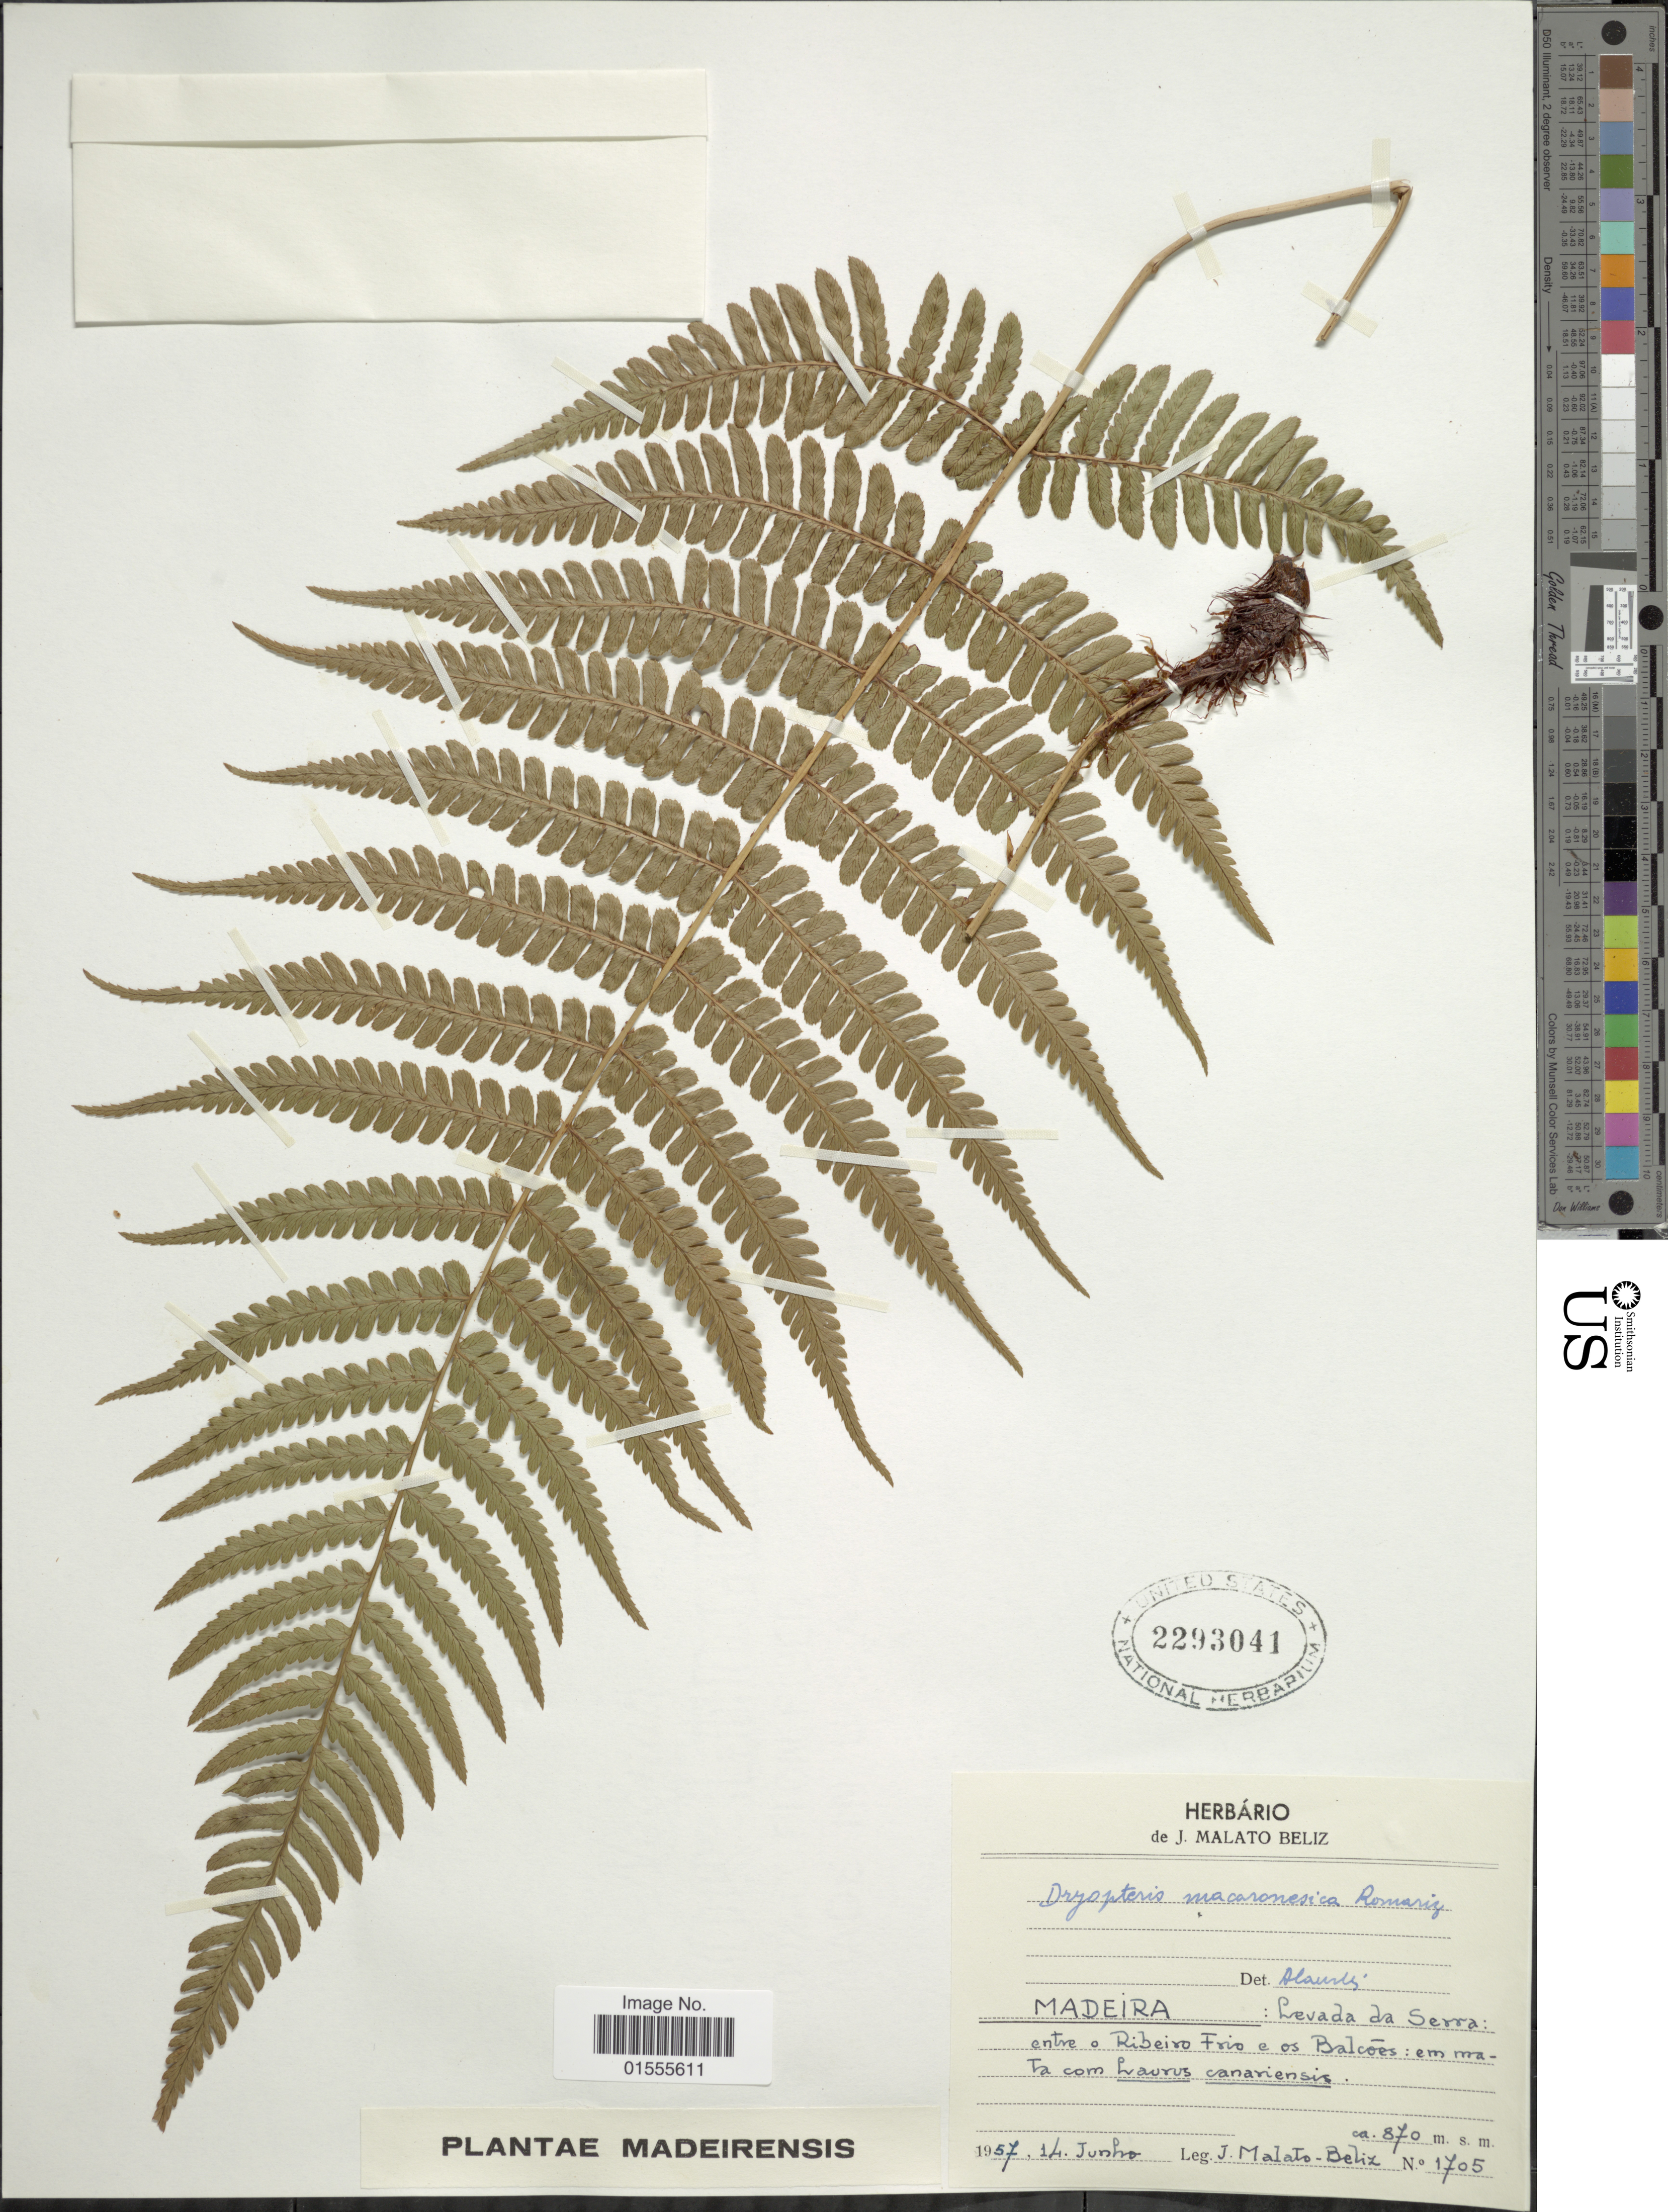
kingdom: Plantae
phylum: Tracheophyta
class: Polypodiopsida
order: Polypodiales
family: Dryopteridaceae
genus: Dryopteris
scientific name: Dryopteris aitoniana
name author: Pic. Serm.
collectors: J. Malato-Beliz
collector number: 1705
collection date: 1957-06-14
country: Portugal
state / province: Madeira (Aut. Reg.)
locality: Levada da Serra entre o Ribeiro Frio e os Balcöes: em [illegible text] com Laurus canariensis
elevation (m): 370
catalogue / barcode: US 2293041